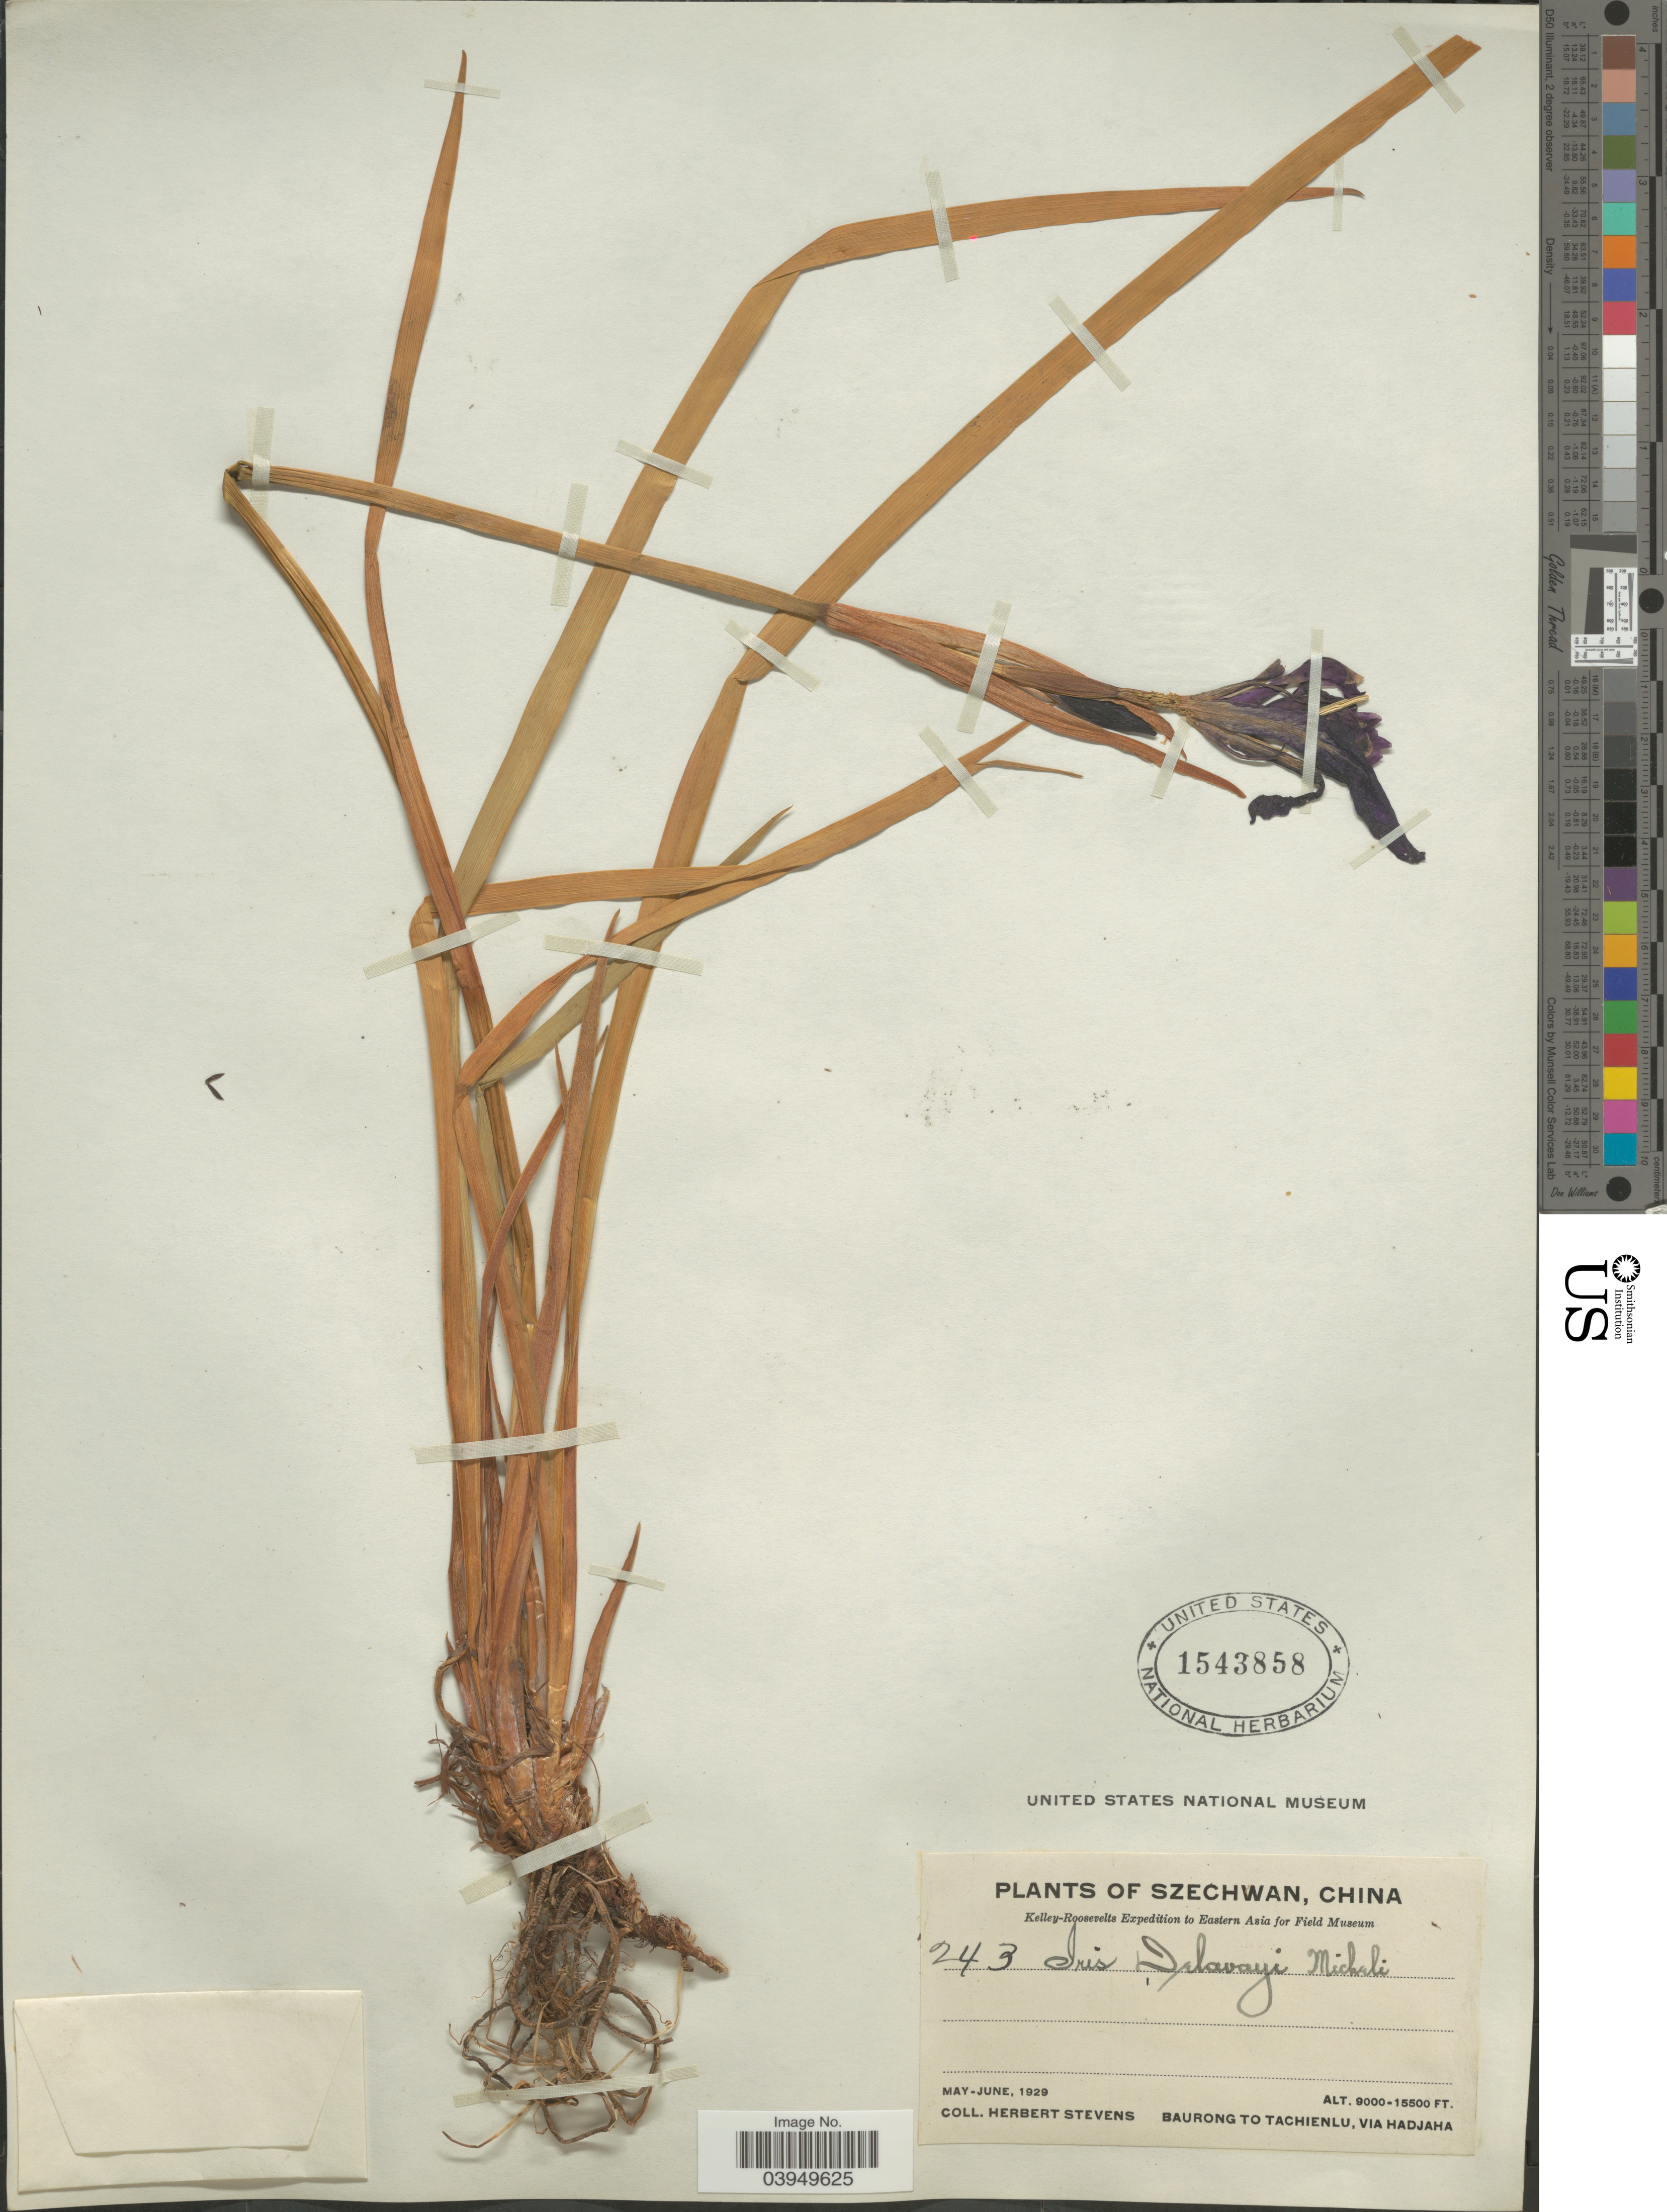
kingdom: Plantae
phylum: Tracheophyta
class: Liliopsida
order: Asparagales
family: Iridaceae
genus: Iris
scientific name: Iris delavayi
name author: Micheli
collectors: H. Stevens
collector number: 243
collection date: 1929-05/1929-06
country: China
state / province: Sichuan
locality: Szechwan. Baurong to Tachienlu, via Hadjaha.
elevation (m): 2743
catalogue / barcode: US 1543858